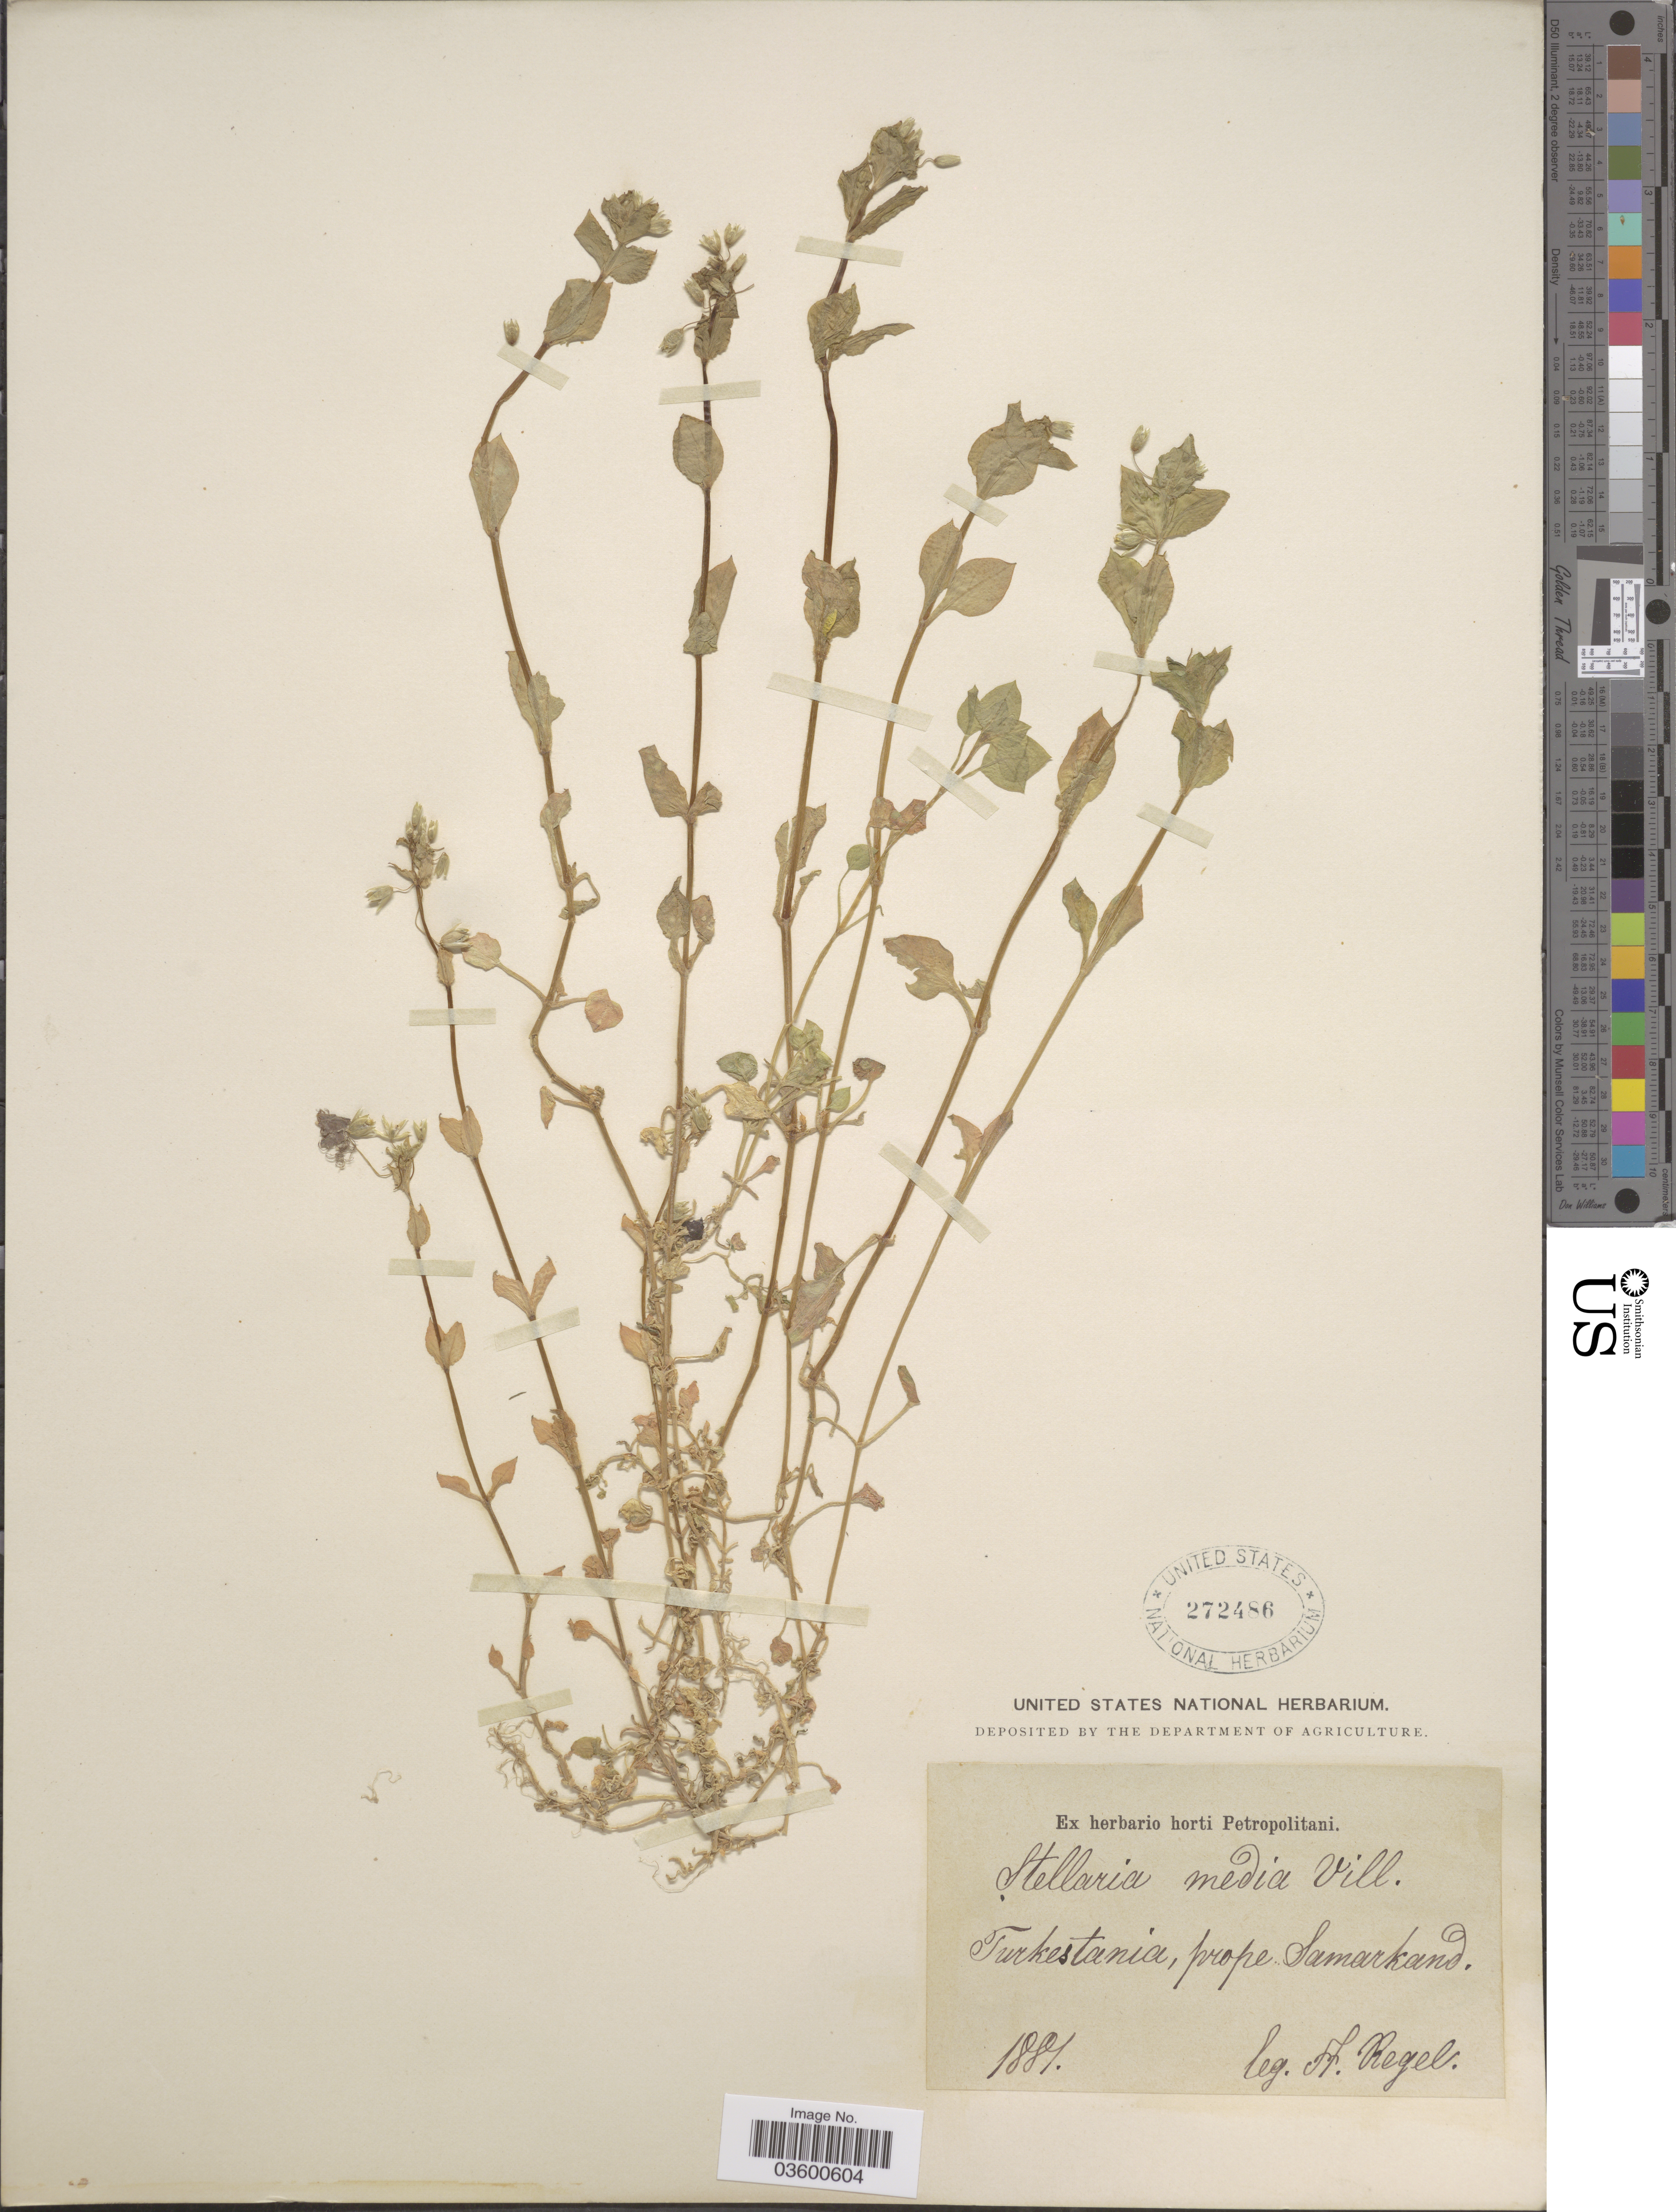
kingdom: Plantae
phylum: Tracheophyta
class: Magnoliopsida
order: Caryophyllales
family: Caryophyllaceae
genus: Stellaria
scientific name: Stellaria media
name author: (L.) Vill.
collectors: A. Regel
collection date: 1881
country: Uzbekistan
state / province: Samarqand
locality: Turkestania, prope Samarkand.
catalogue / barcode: US 272486